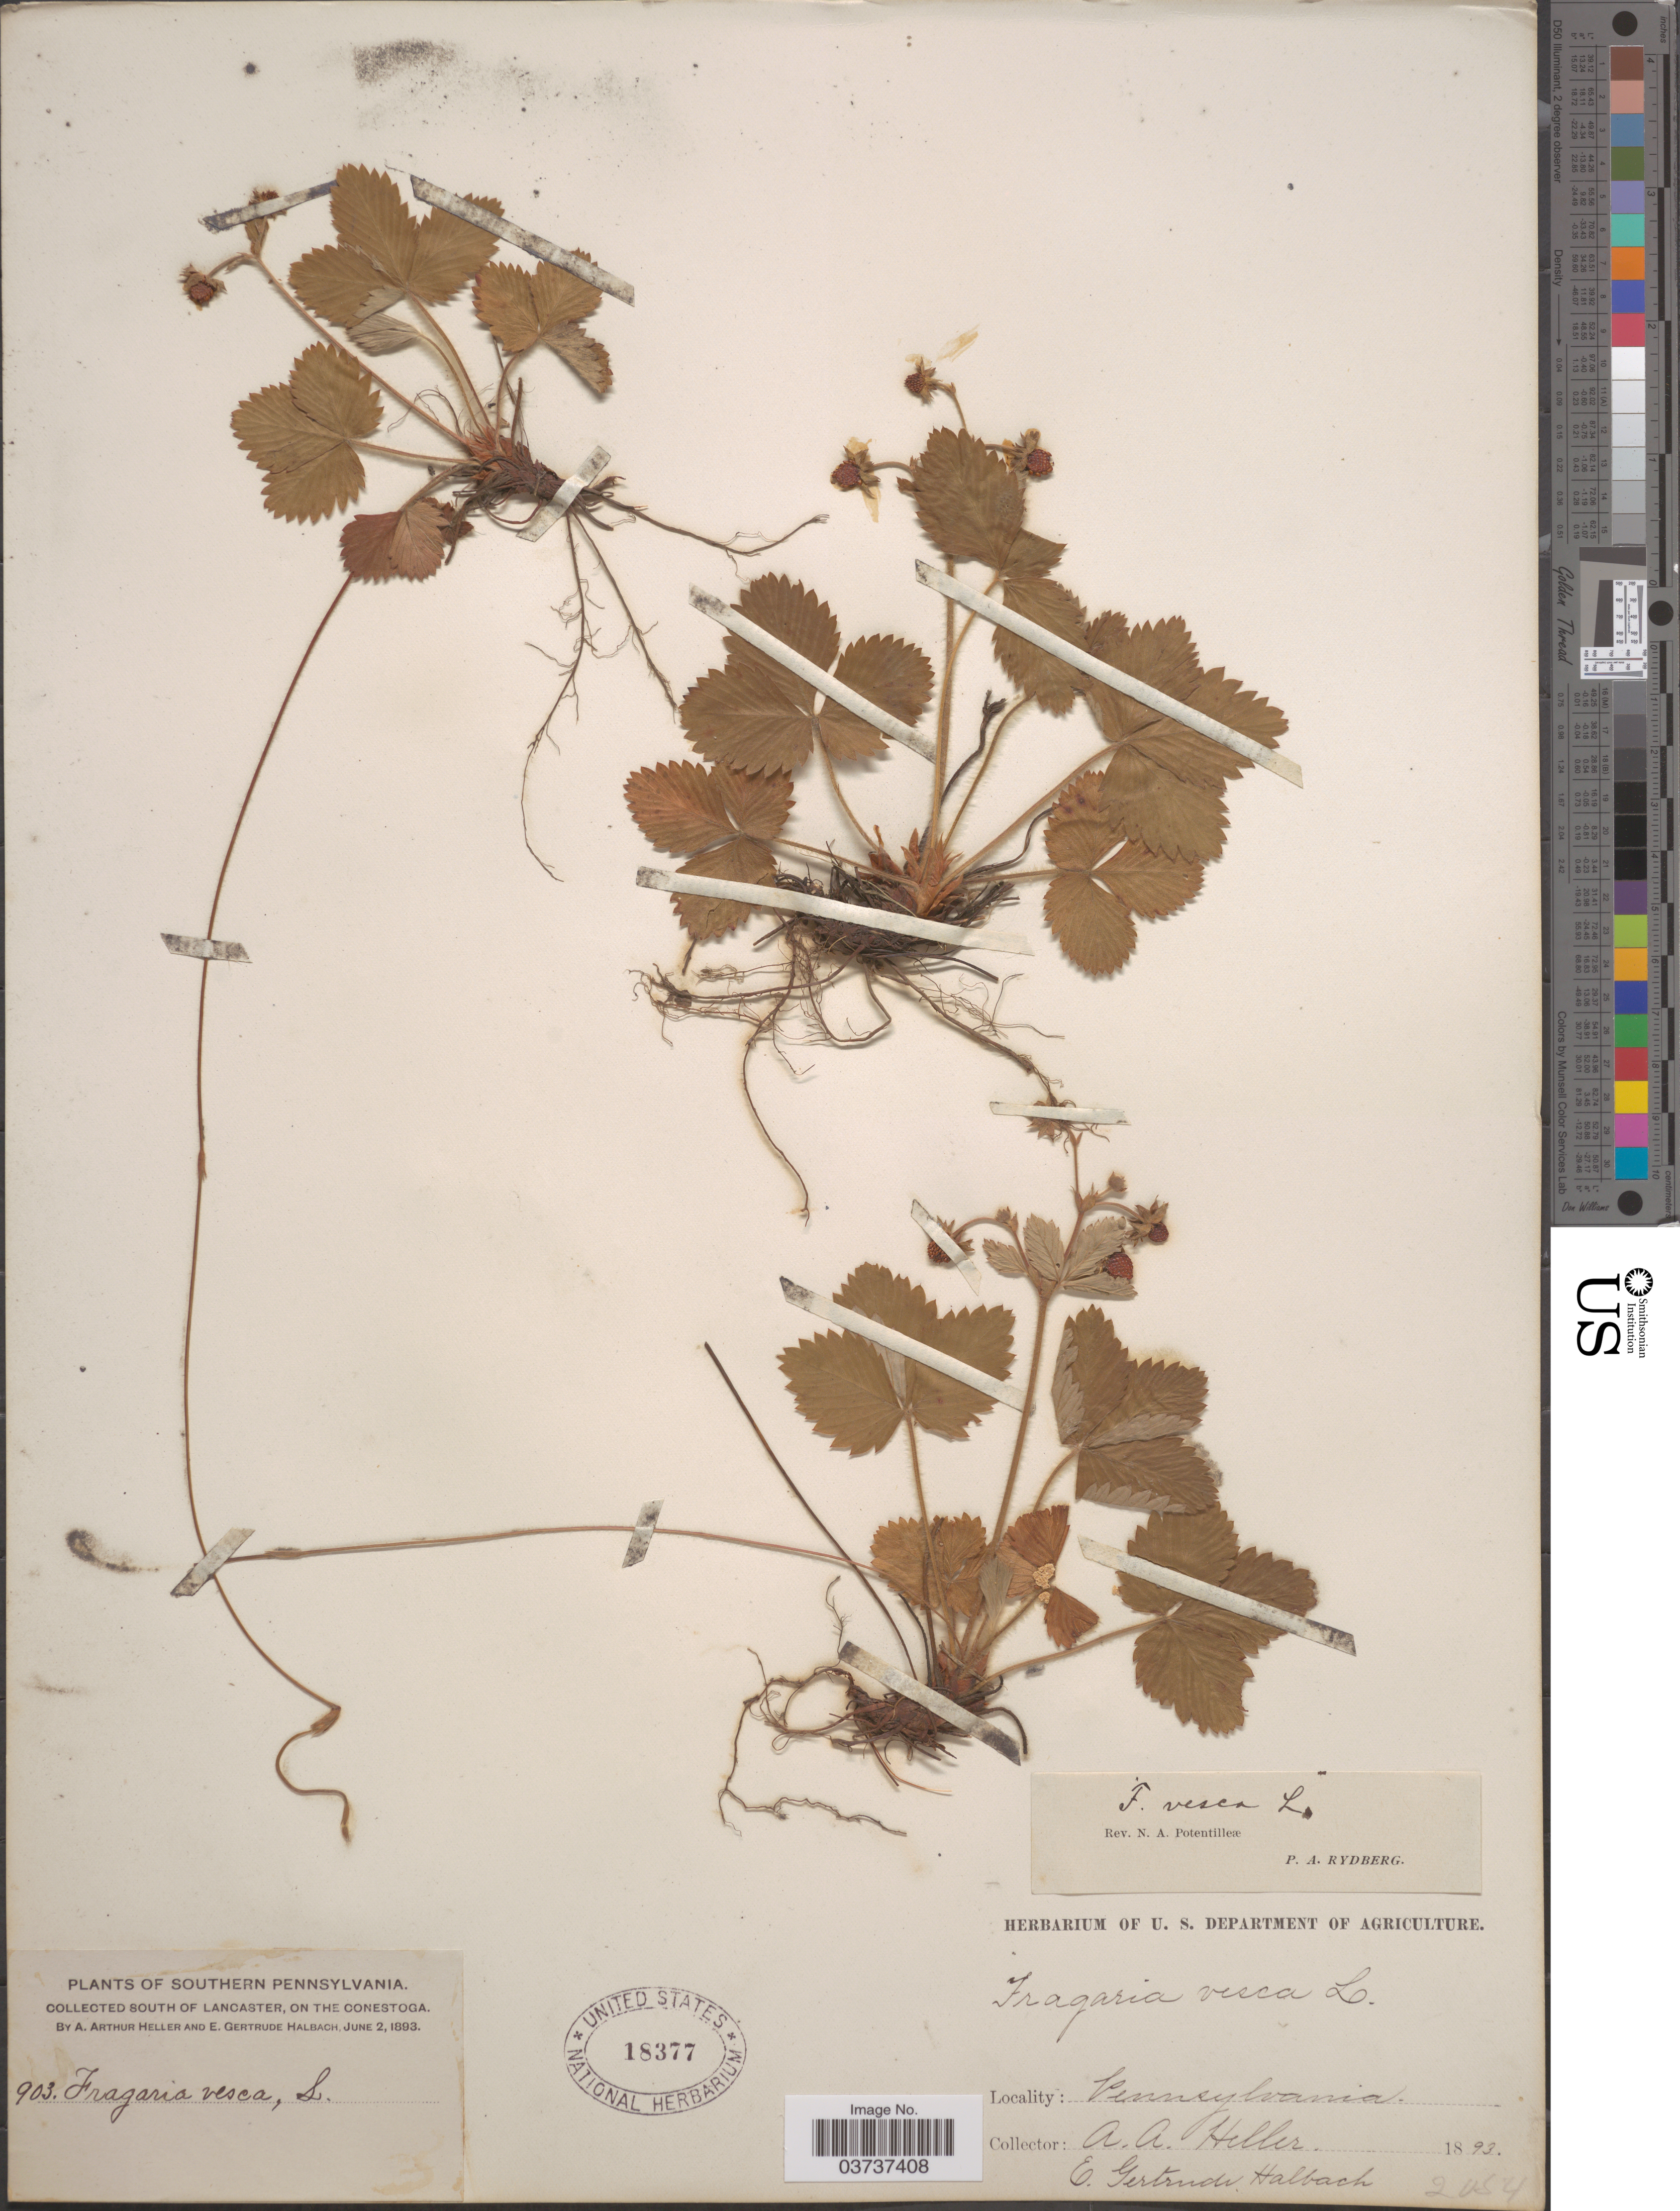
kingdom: Plantae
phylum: Tracheophyta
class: Magnoliopsida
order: Rosales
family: Rosaceae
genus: Fragaria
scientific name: Fragaria vesca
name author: L.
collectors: A. A. Heller & E. G. Halbach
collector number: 903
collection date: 1893-06-02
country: United States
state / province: Pennsylvania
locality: Southern Pennsylvania. South of Lancaster, on the Conestoga.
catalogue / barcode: US 18377